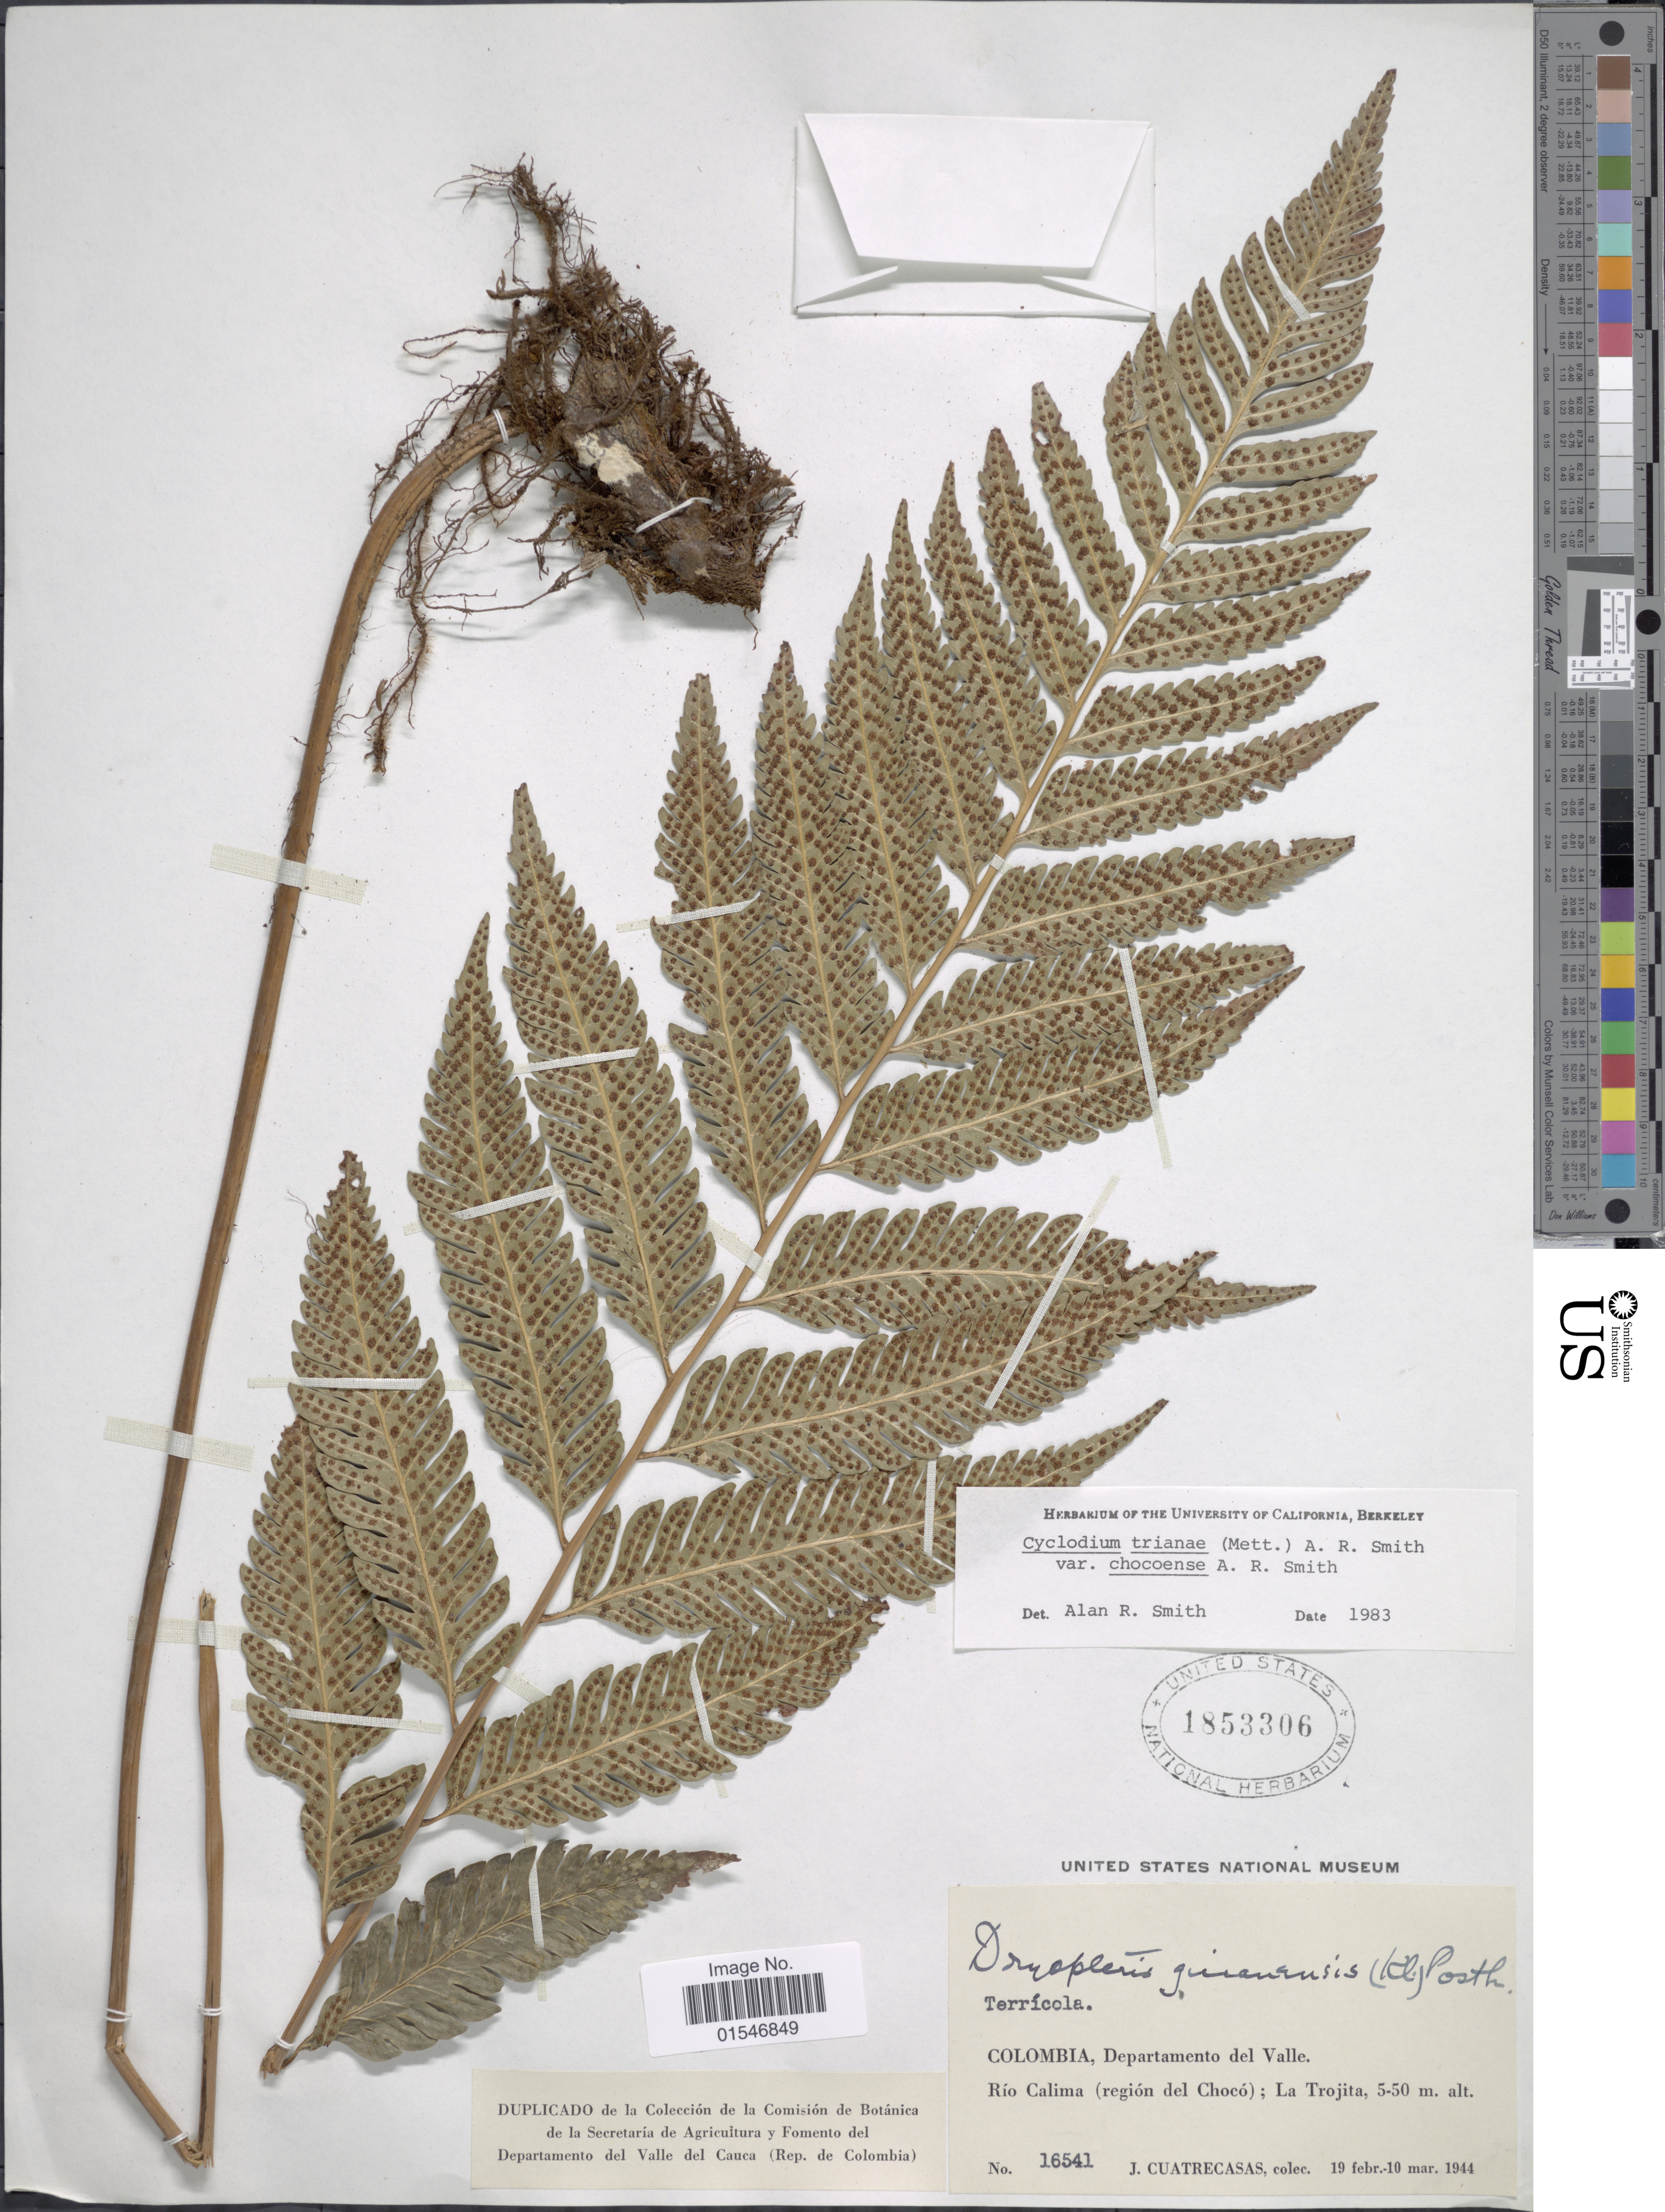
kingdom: Plantae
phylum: Tracheophyta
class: Polypodiopsida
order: Polypodiales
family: Dryopteridaceae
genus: Cyclodium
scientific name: Cyclodium trianae var. chocoense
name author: A.R. Sm.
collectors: J. Cuatrecasas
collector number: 16541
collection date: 1944-02-19/1944-03-10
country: Colombia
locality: Colombia, Departamento del Valle. Rio Calima (region del Choco); La Trojita.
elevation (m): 5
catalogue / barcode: US 1853306